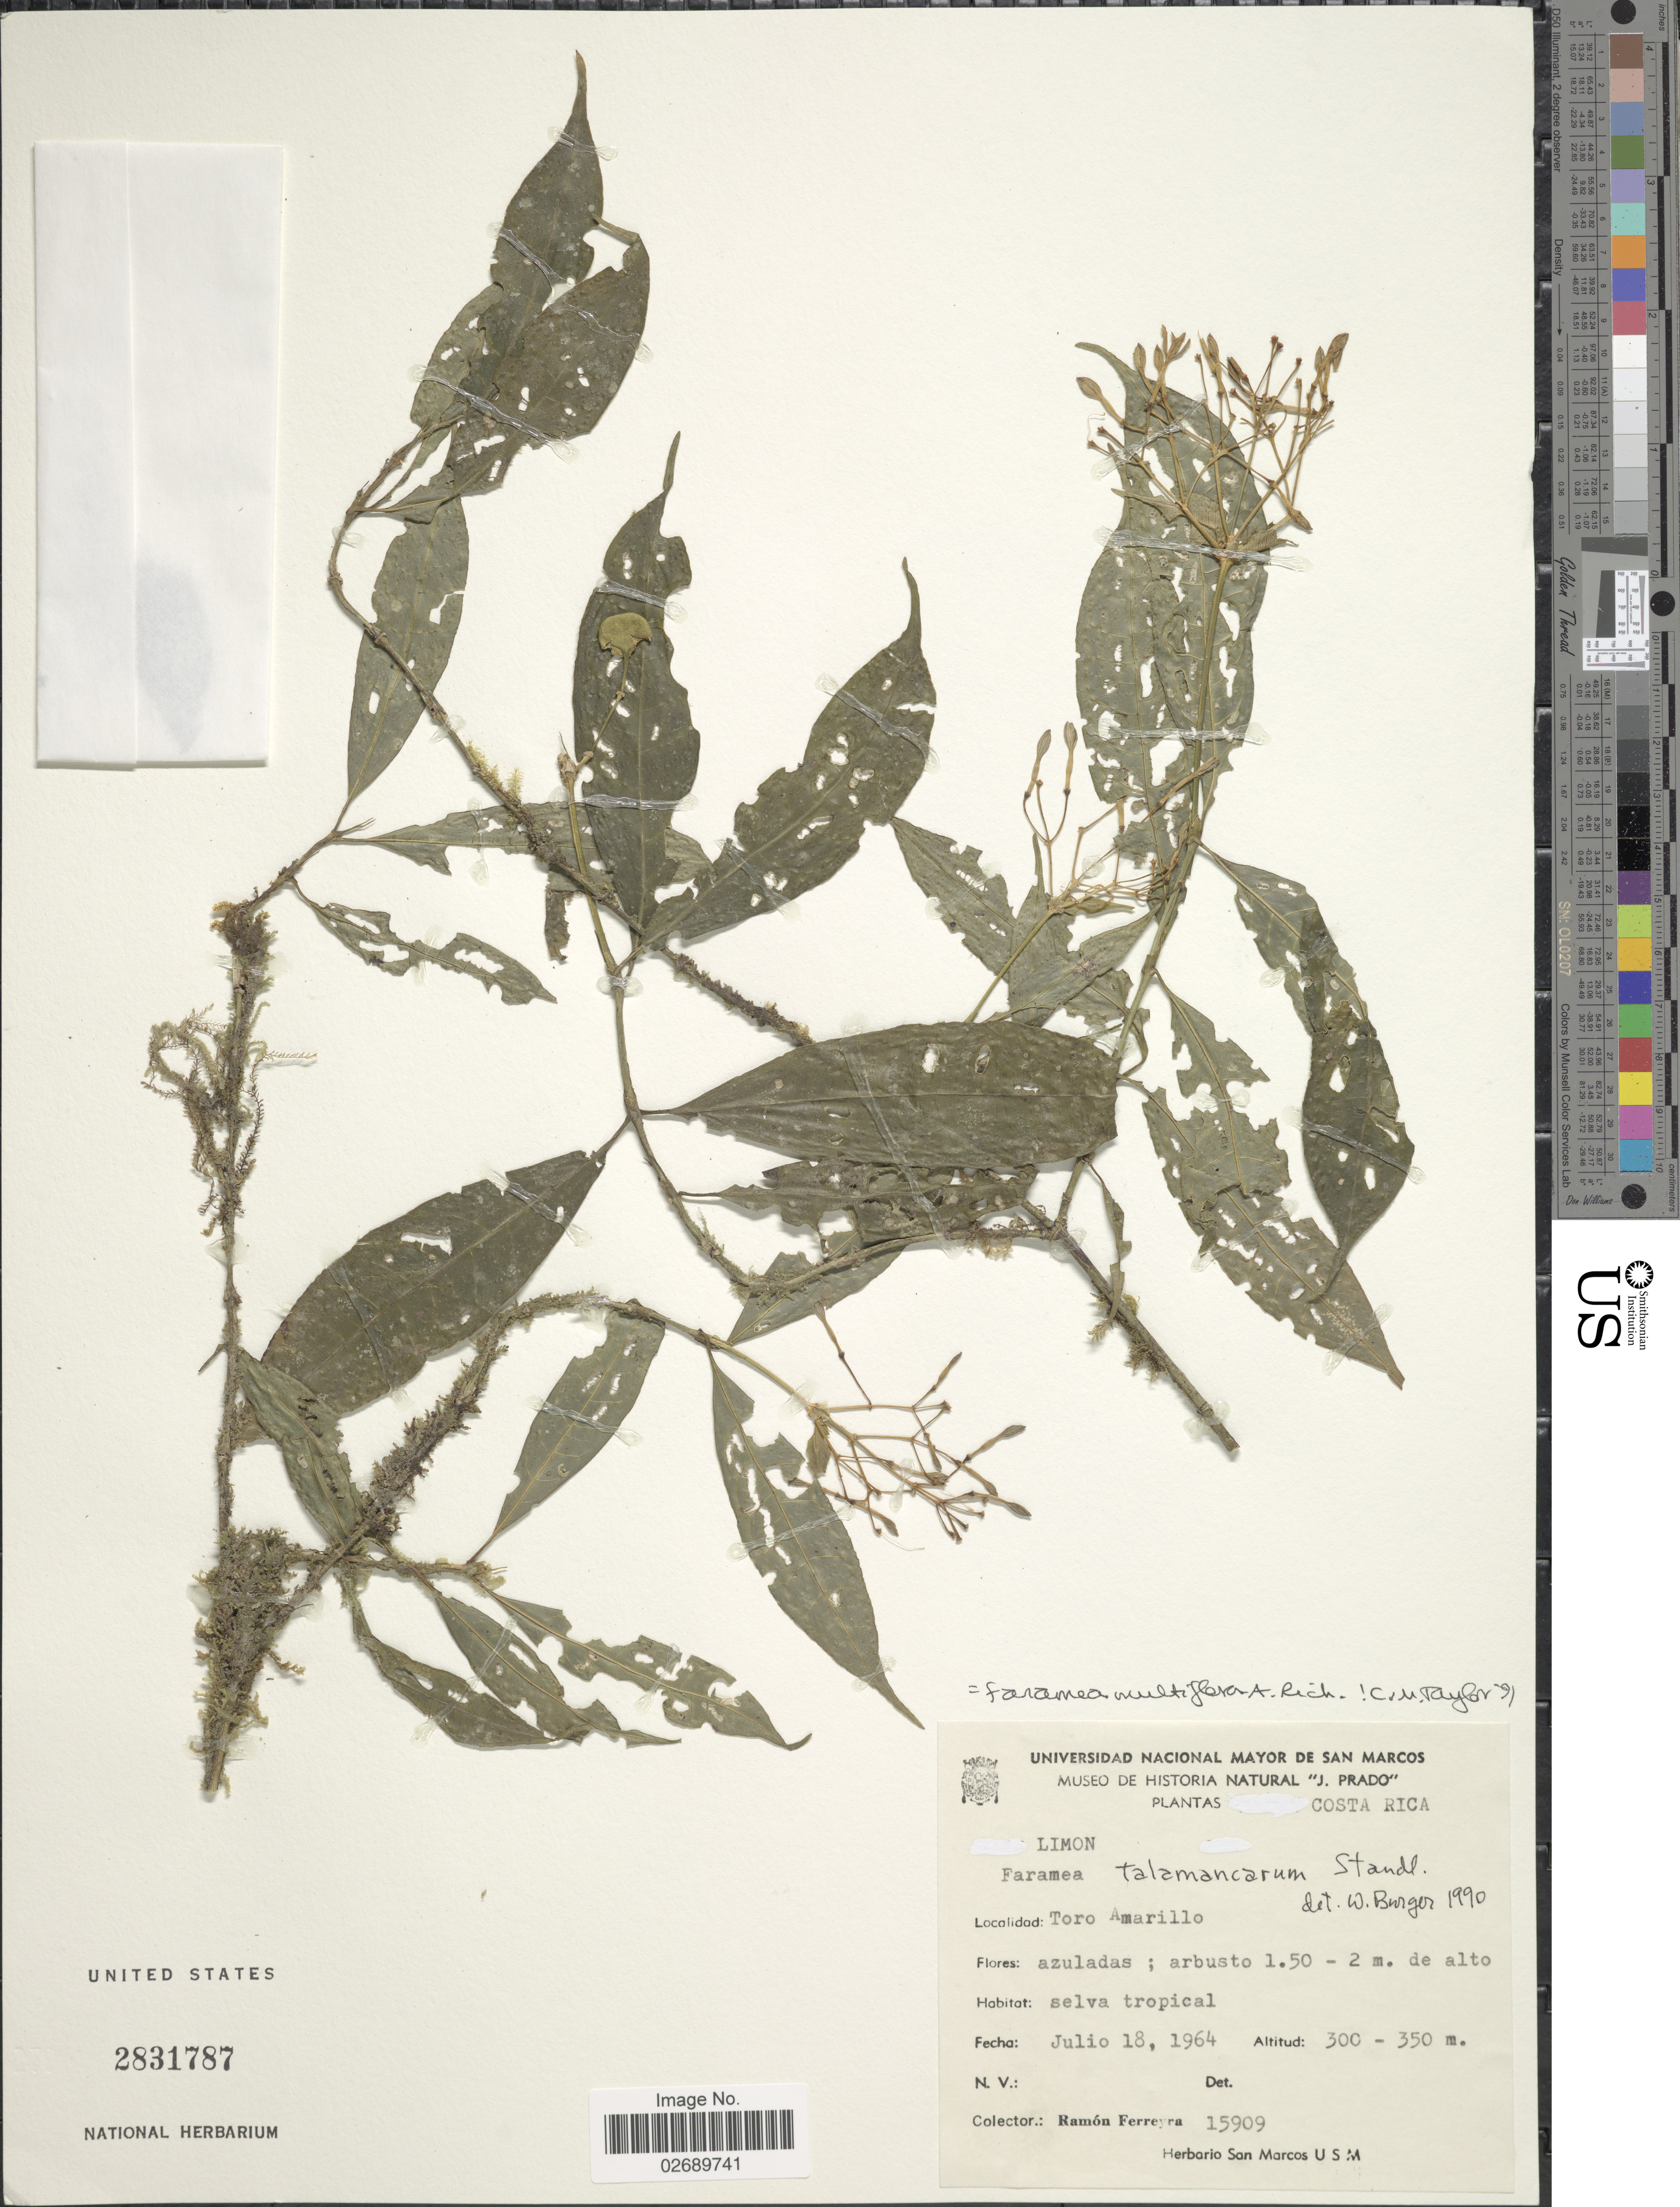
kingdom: Plantae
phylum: Tracheophyta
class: Magnoliopsida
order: Gentianales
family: Rubiaceae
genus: Faramea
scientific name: Faramea multiflora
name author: A. Rich. ex DC.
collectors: R. A. Ferreyra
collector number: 15909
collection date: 1964-07-18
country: Costa Rica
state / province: Limón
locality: Toro Amarillo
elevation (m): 300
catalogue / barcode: US 2831787